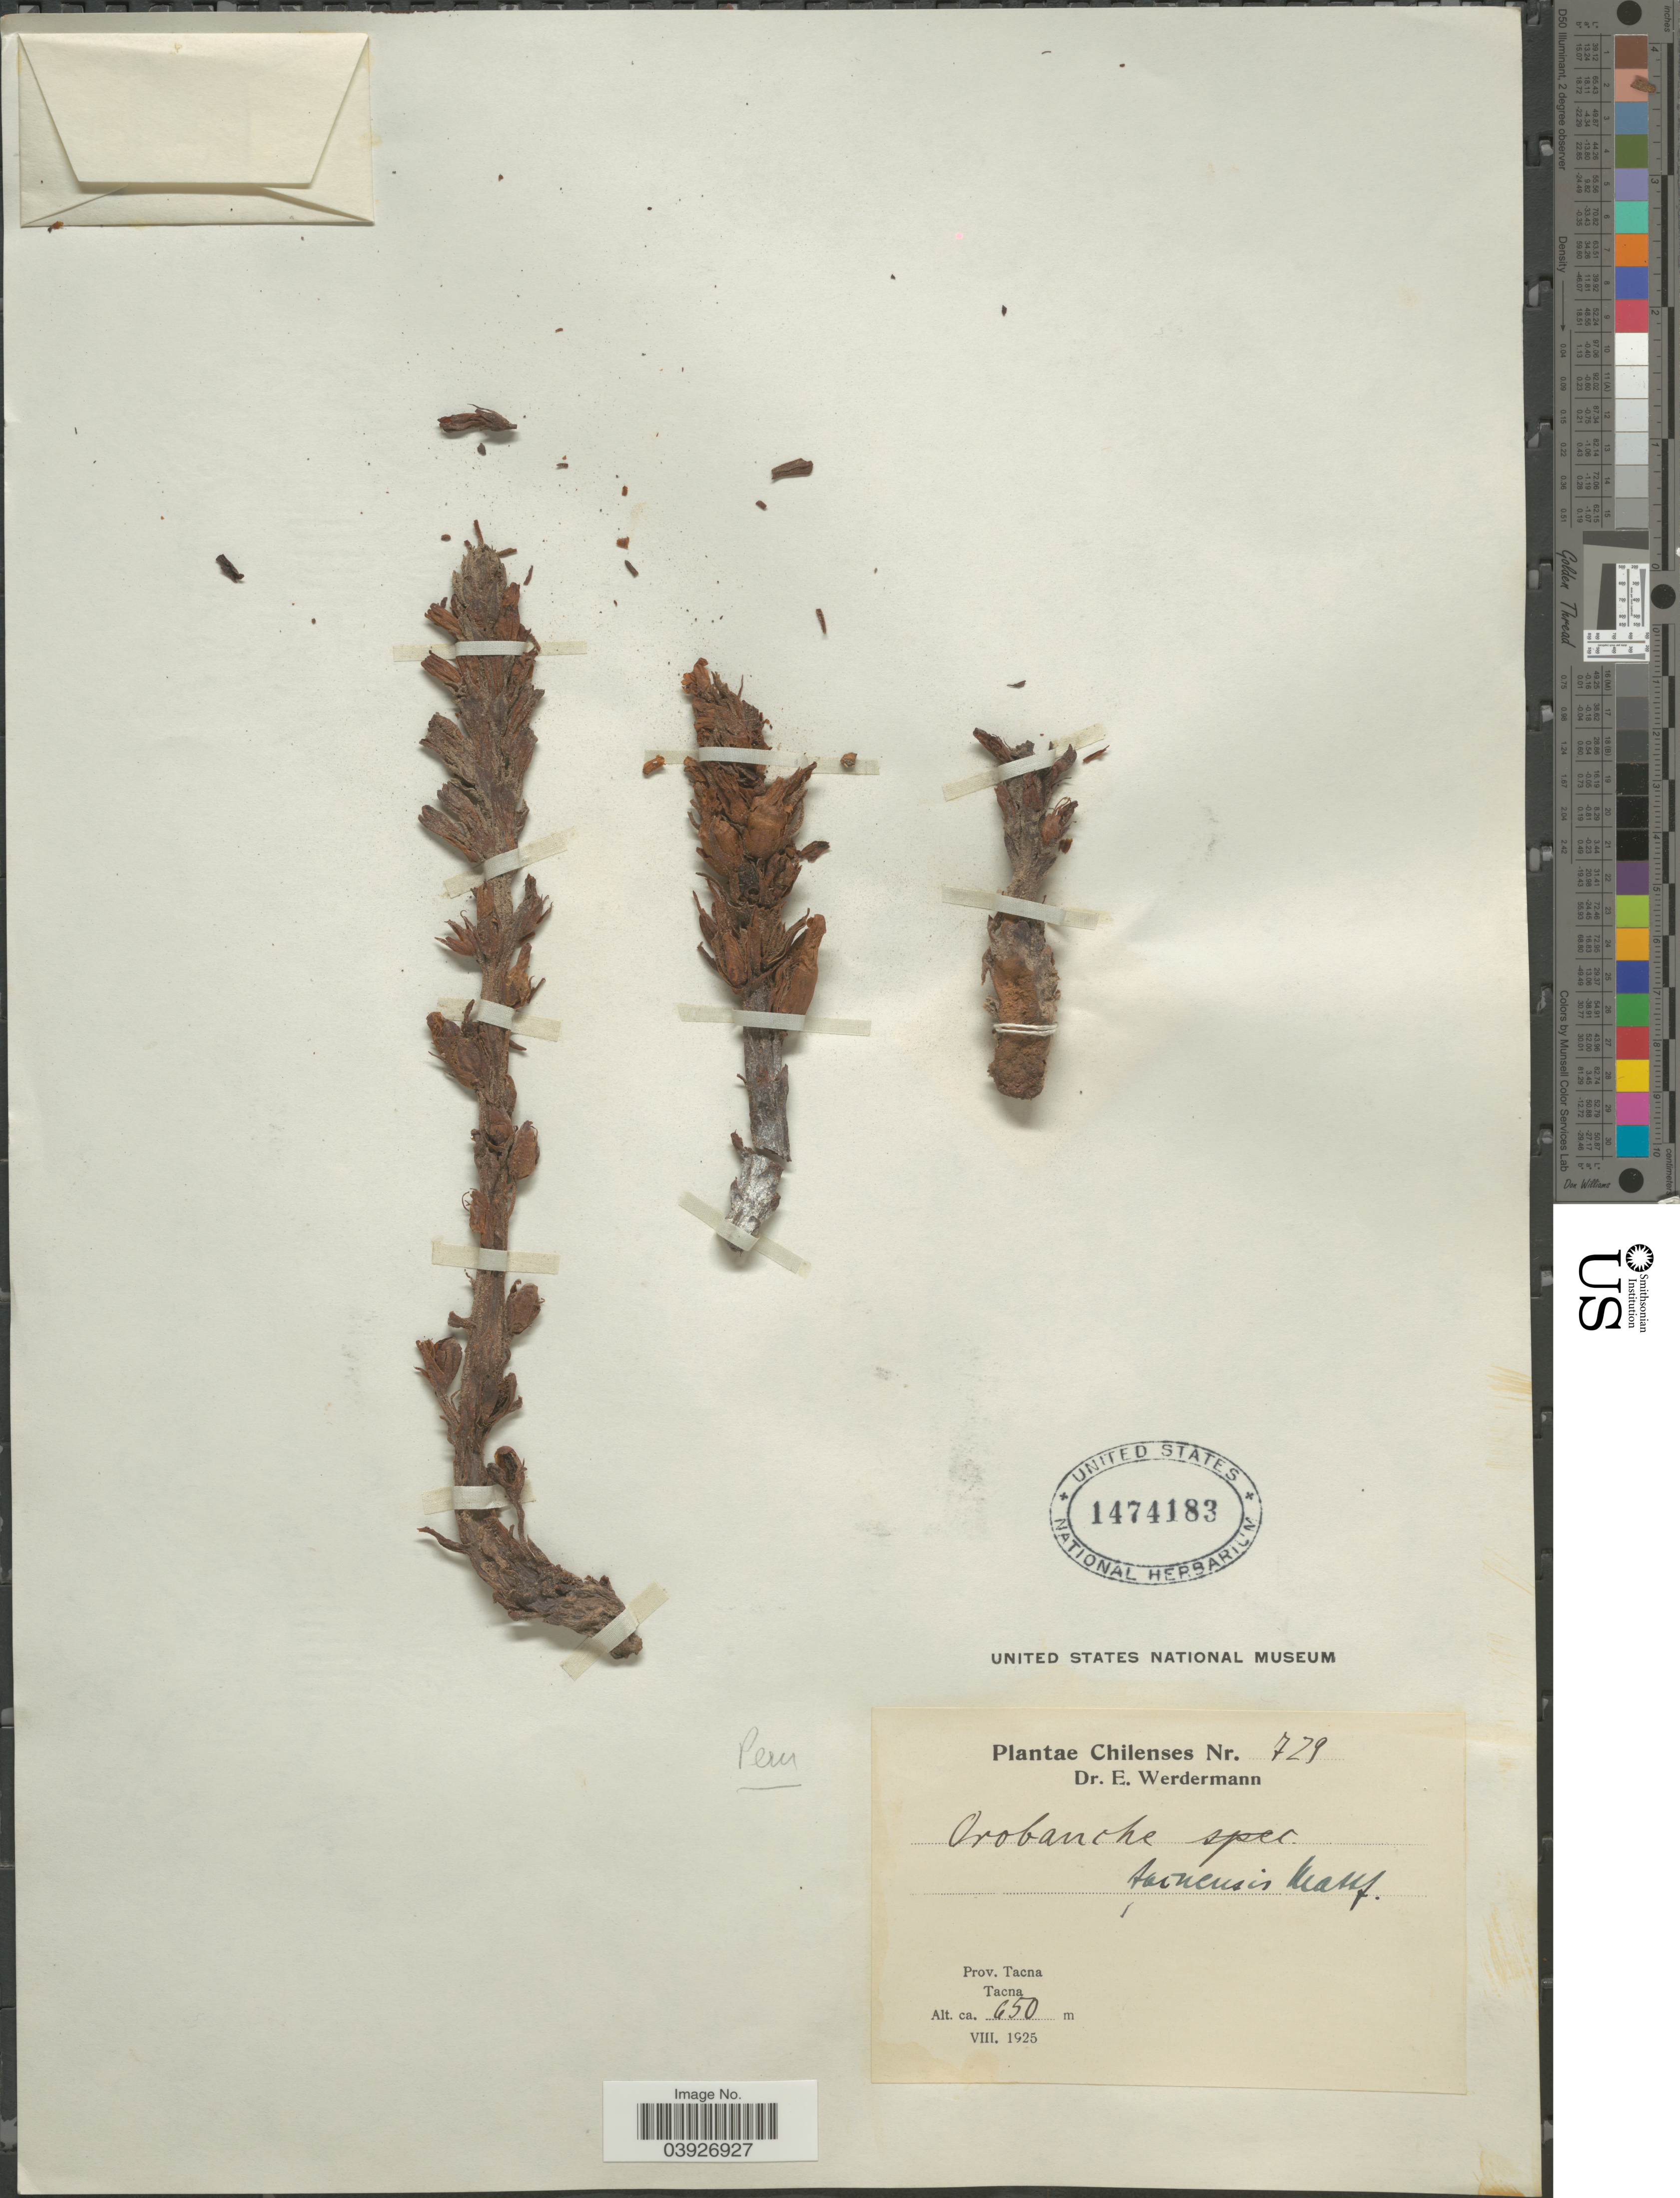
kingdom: Plantae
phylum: Tracheophyta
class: Magnoliopsida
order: Lamiales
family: Orobanchaceae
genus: Orobanche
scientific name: Orobanche tacnaensis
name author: Mattf.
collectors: E. Werdermann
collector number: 729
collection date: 1925-08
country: Peru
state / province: Tacna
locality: Prov. Tacna, Tacna.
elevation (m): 650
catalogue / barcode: US 1474183